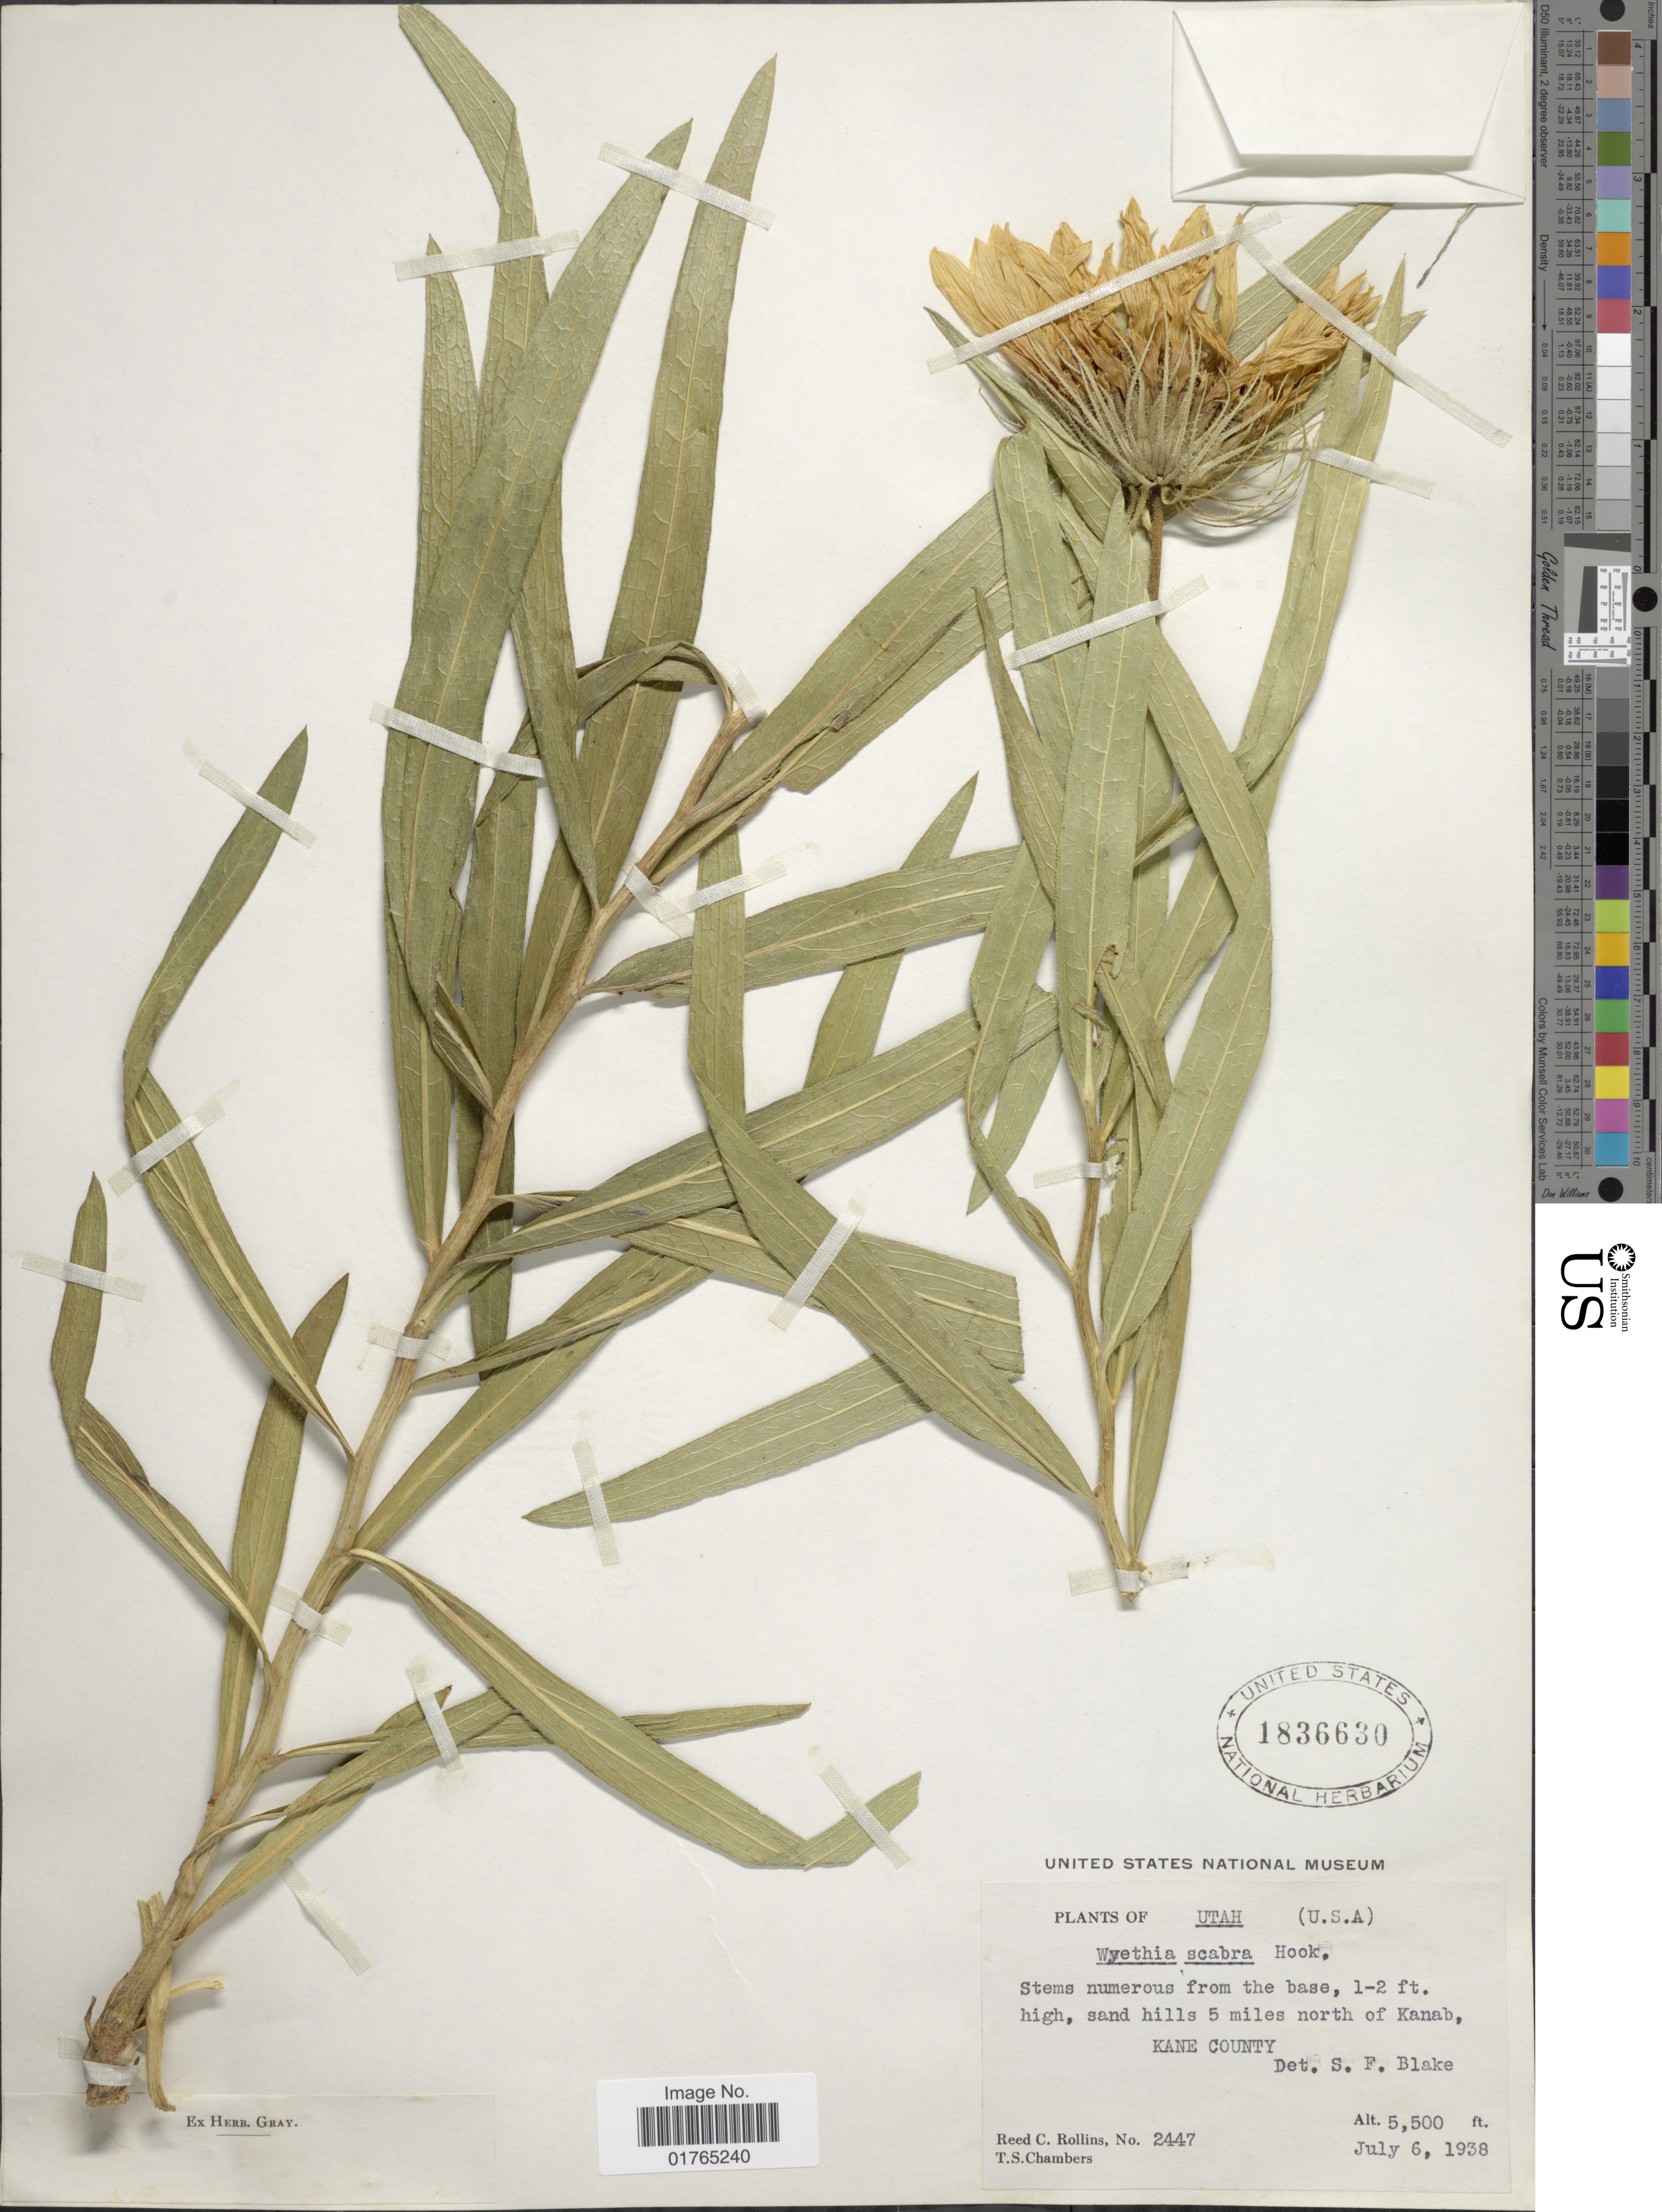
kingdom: Plantae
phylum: Tracheophyta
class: Magnoliopsida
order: Asterales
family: Asteraceae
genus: Wyethia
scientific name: Wyethia scabra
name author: Hook.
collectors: R. C. Rollins & T. Chambers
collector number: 2447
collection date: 1938-07-06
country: United States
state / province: Utah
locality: Sand hills 5 miles north of Kanab, Kane County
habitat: sand hills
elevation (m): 1676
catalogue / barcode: US 1836630